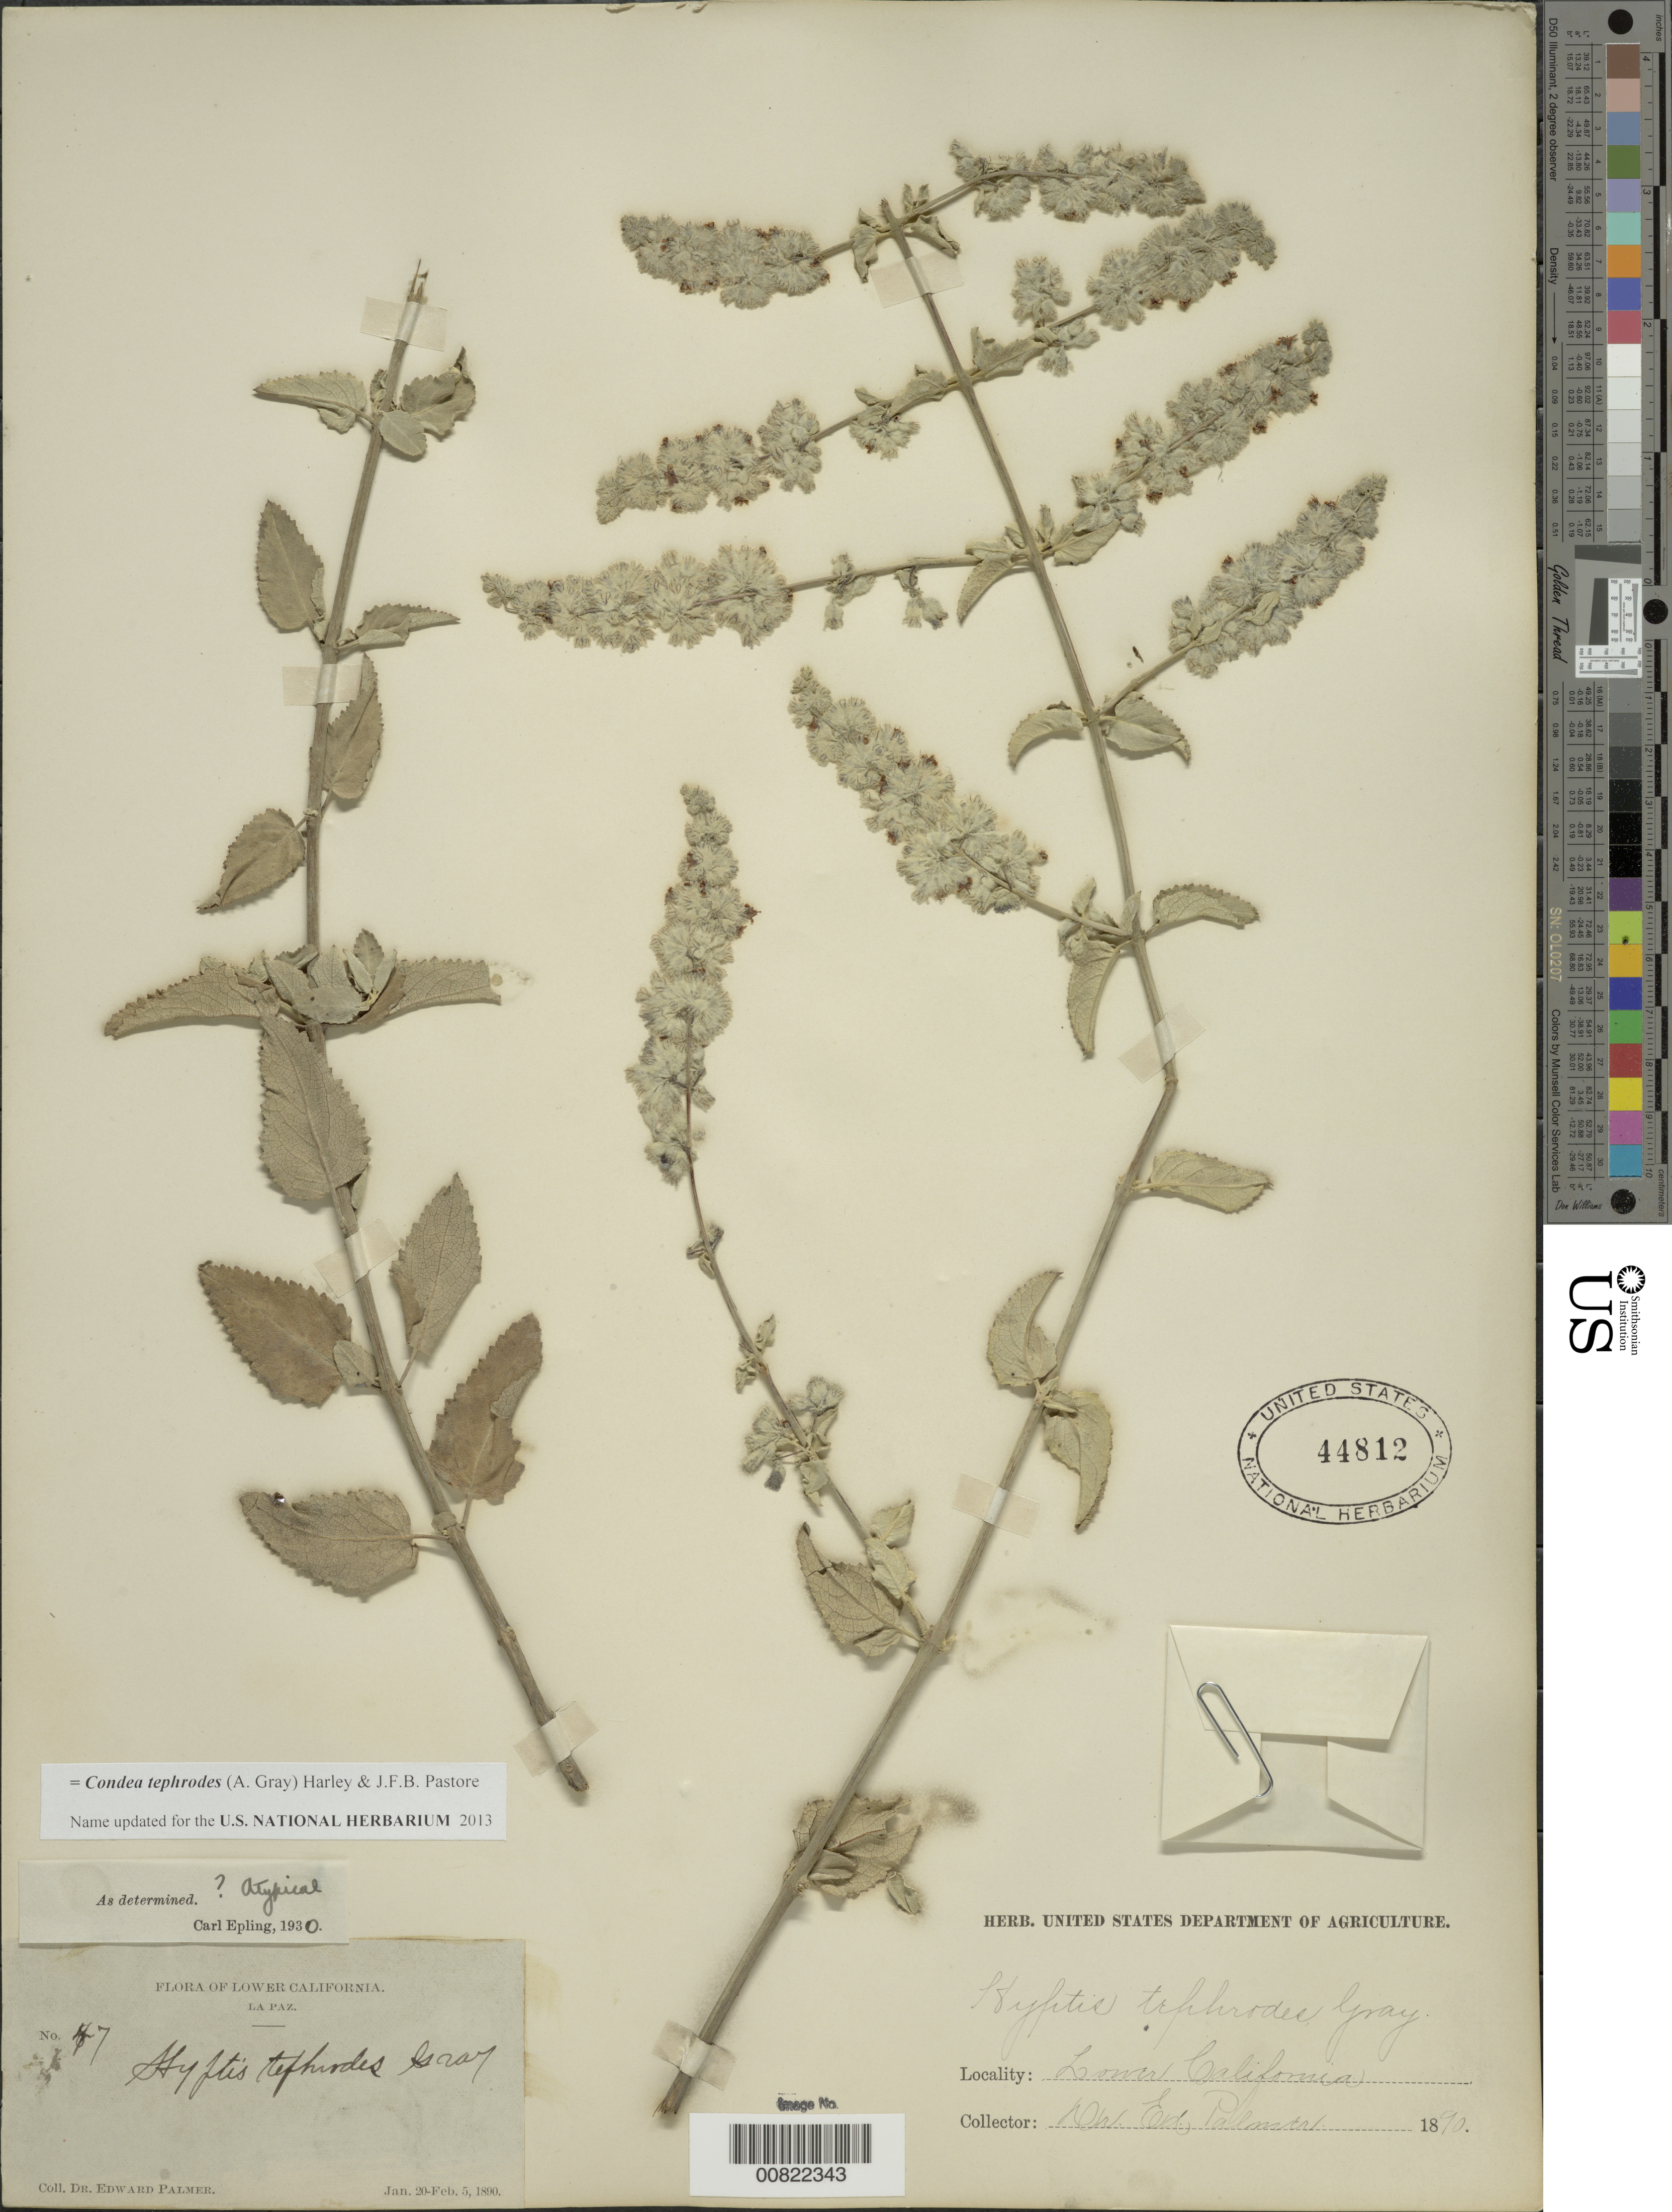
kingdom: Plantae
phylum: Tracheophyta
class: Magnoliopsida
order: Lamiales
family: Lamiaceae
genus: Condea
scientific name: Condea tephrodes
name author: (A. Gray) Harley & J.F.B. Pastore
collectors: E. Palmer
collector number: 47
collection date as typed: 20 Jan 1890 to 05 Feb 1890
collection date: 1890-01-20/1890-02-05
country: Mexico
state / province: Baja California Sur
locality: La Paz, Baja California Sur.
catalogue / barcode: US 44812